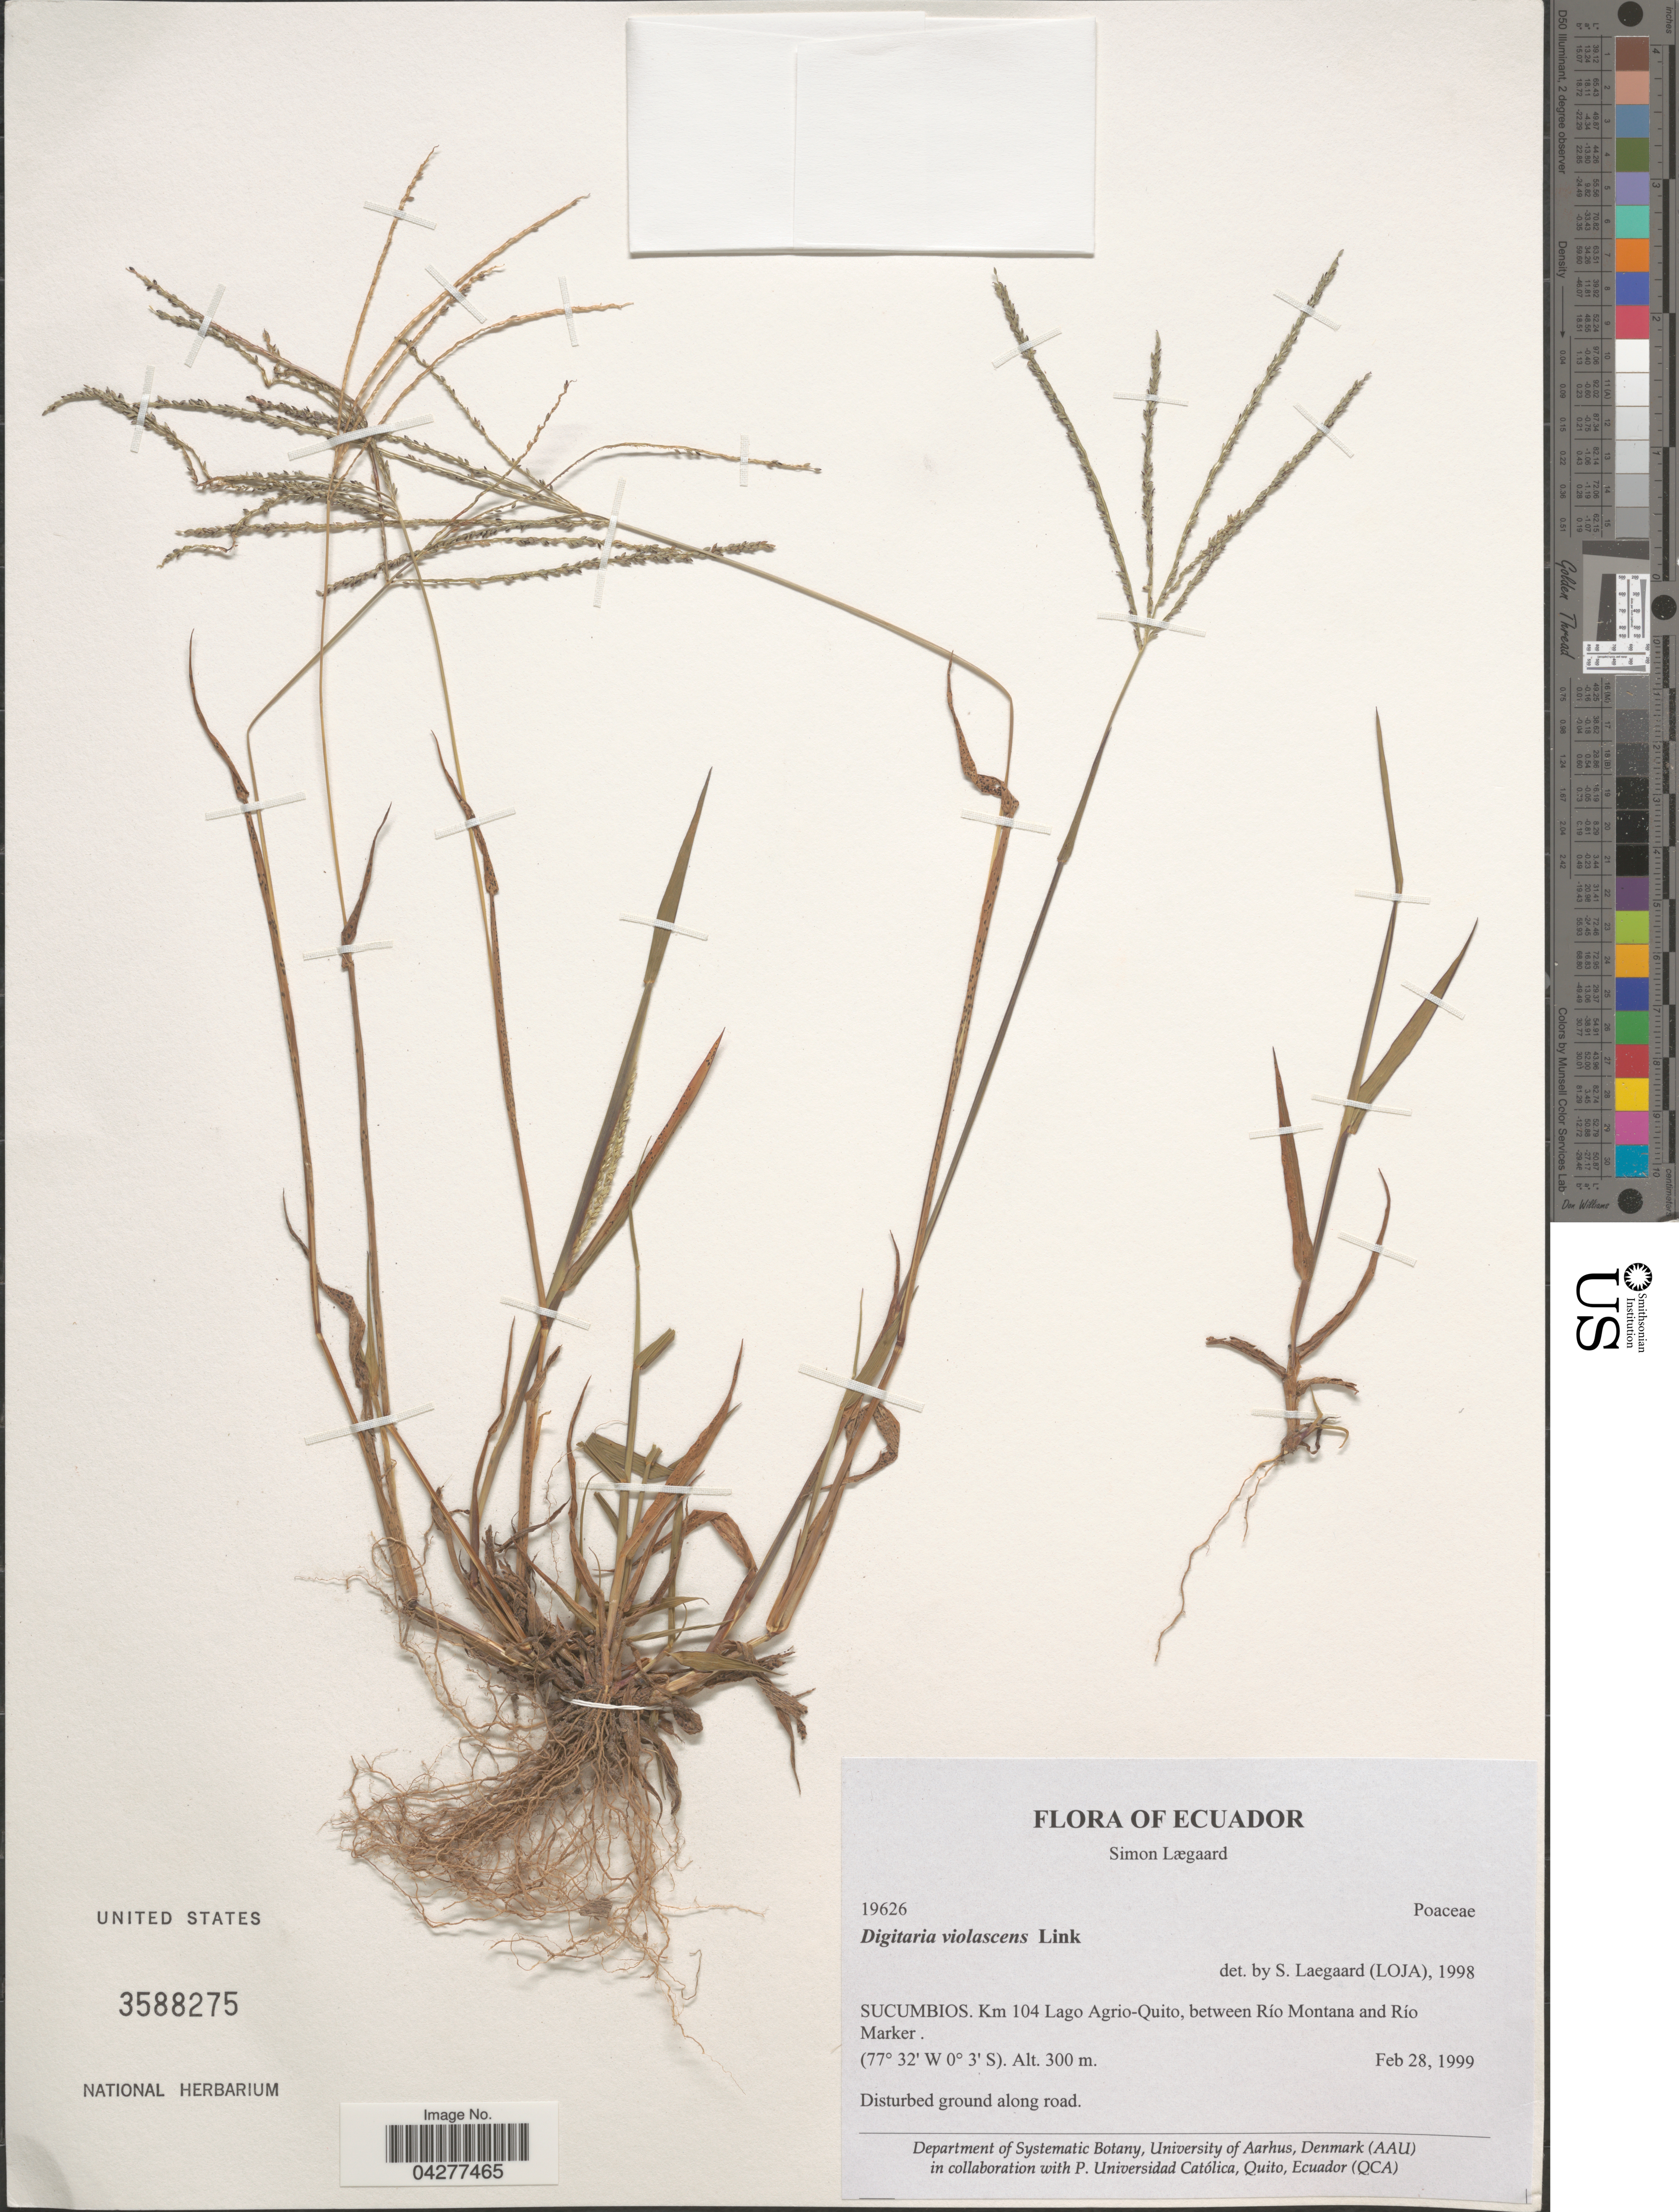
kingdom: Plantae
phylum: Tracheophyta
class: Liliopsida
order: Poales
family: Poaceae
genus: Digitaria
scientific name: Digitaria violascens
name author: Link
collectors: S. Lægaard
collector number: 19626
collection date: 1999-02-28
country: Ecuador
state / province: Sucumbíos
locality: Km 104 Lago Agrio-Quito, between Río Montana and Río Marker. Disturbed ground along road.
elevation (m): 300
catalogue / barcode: US 3588275